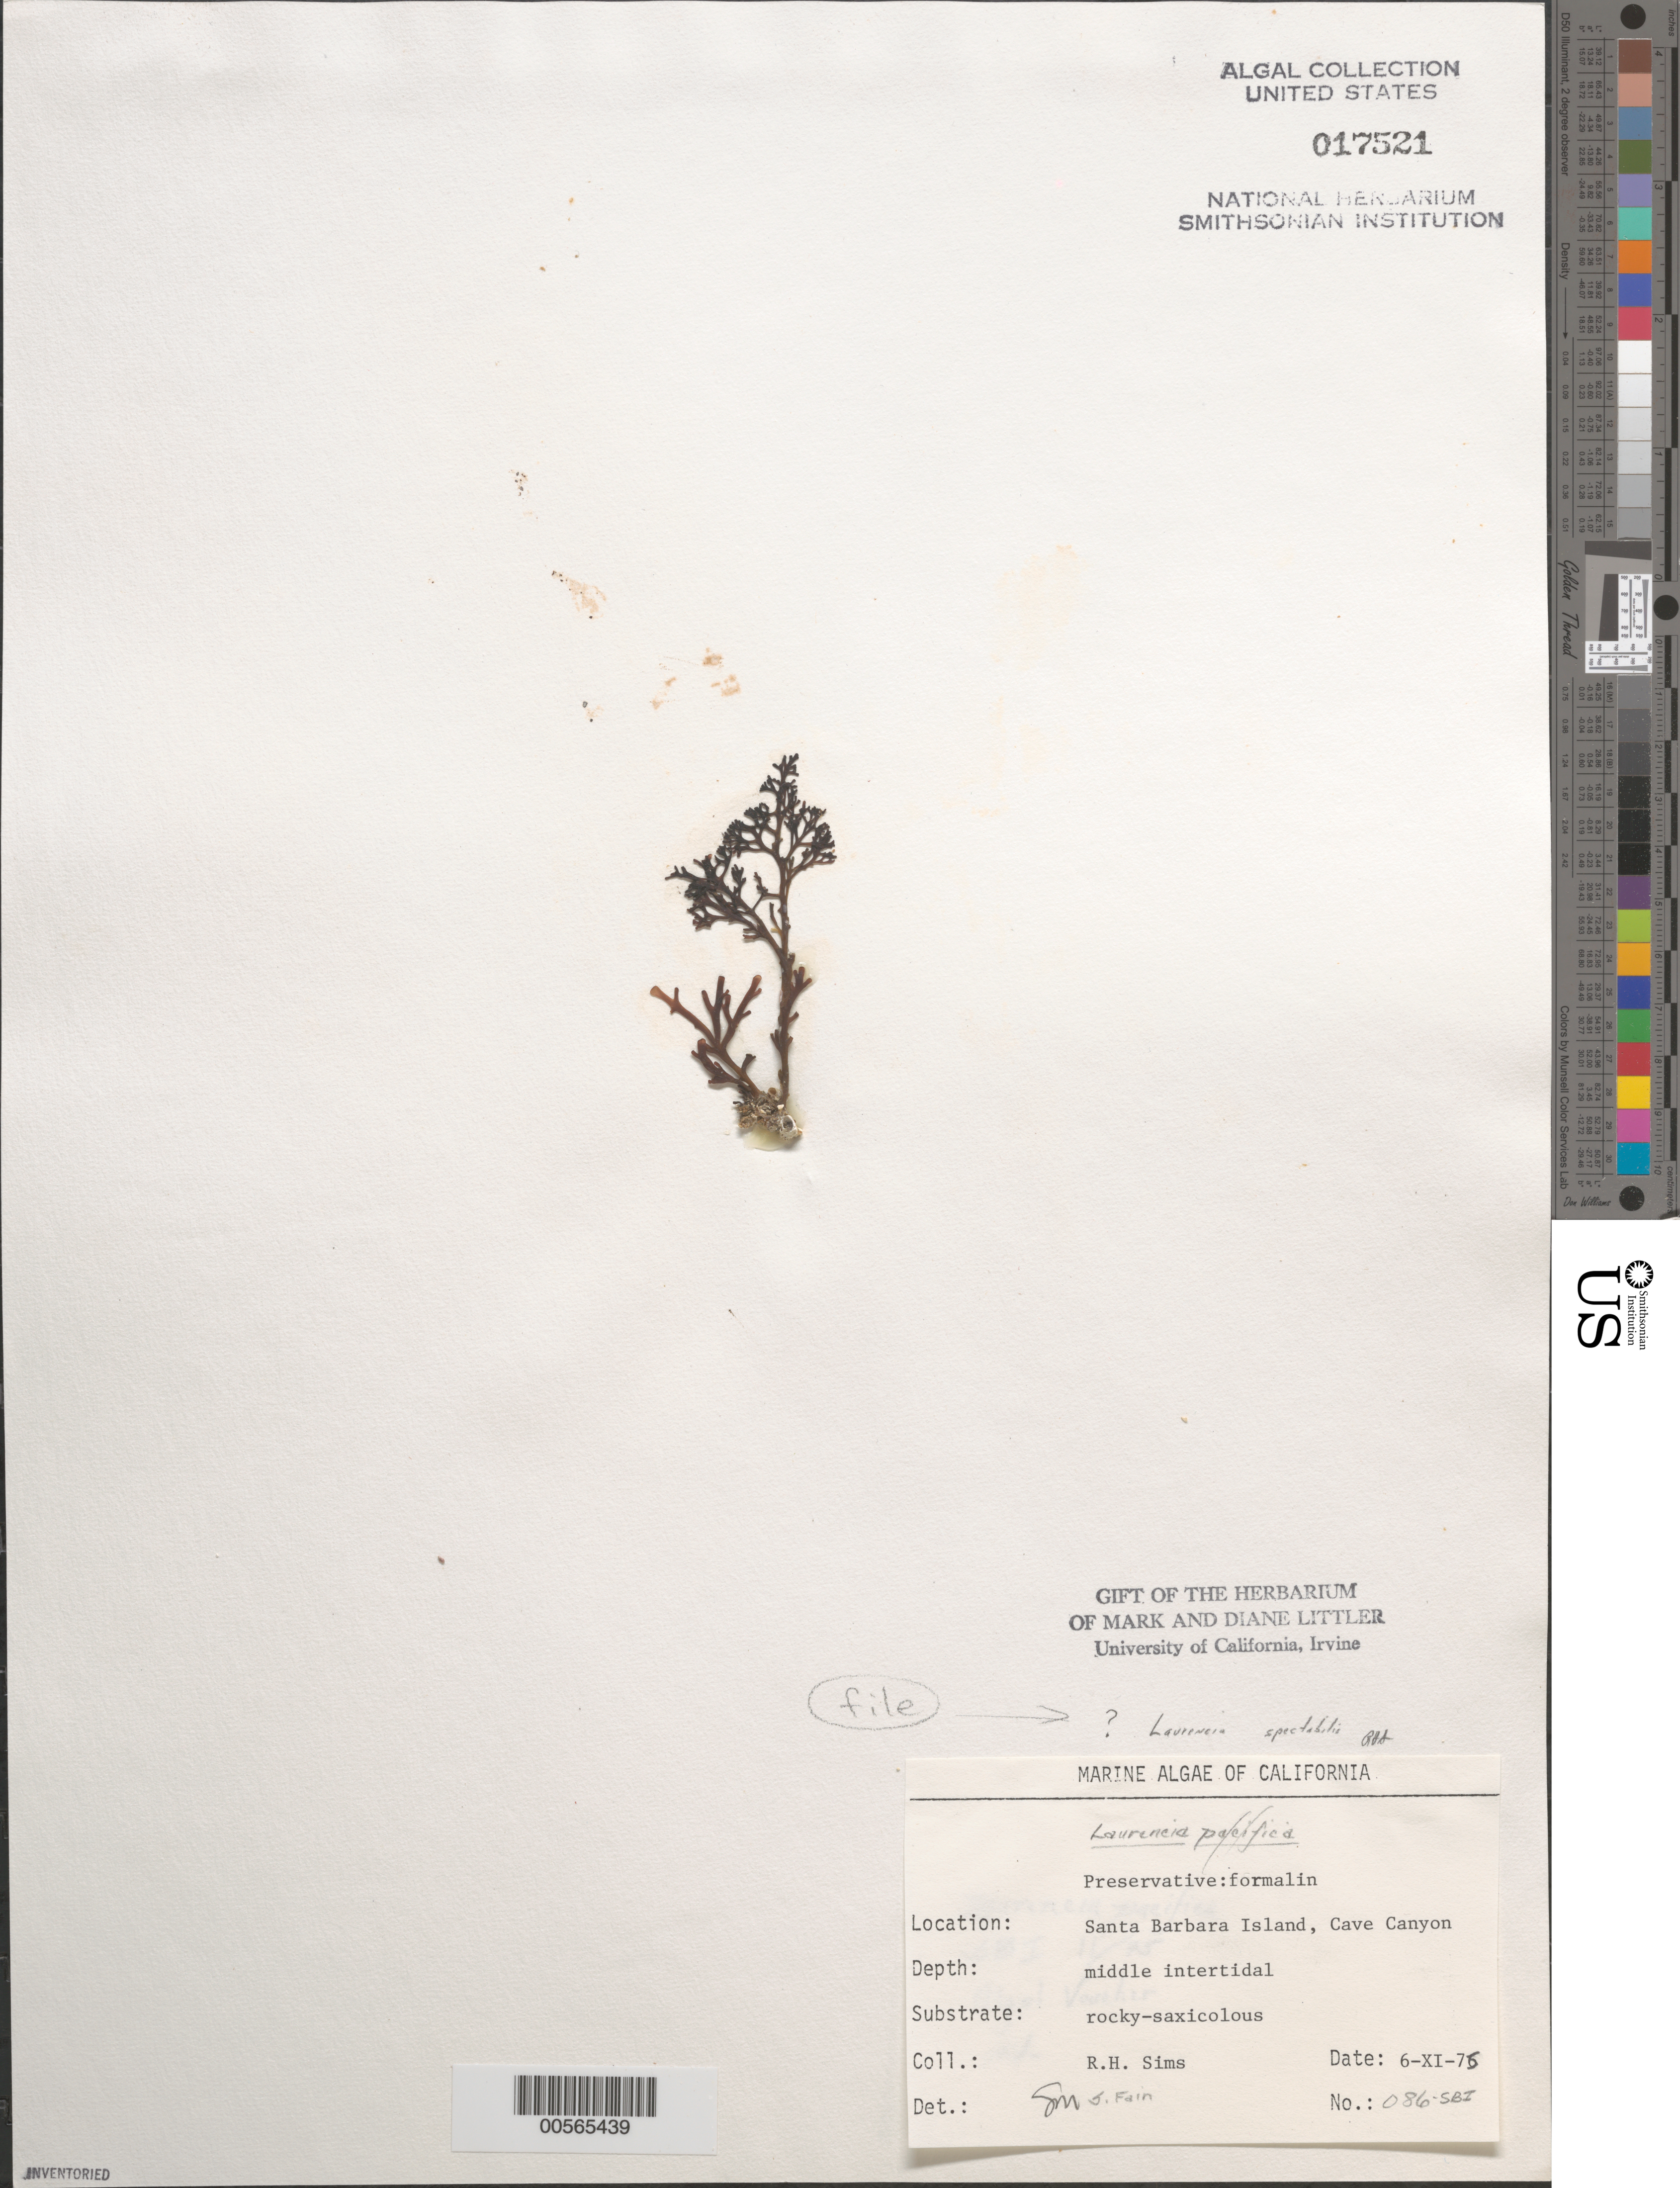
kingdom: Plantae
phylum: Rhodophyta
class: Florideophyceae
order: Ceramiales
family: Rhodomelaceae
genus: Osmundea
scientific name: Osmundea spectabilis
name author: (Postels & Rupr.) K.W. Nam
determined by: Algae name updating Project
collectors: R. H. Sims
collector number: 086-sbi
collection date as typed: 06 Sep 1975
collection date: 1975-09-06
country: United States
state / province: California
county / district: Santa Barbara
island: Santa Barbara Island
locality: Cave Canyon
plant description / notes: BLM-SOCALBIGHT Rocky Intertidal Survey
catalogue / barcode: US 17521